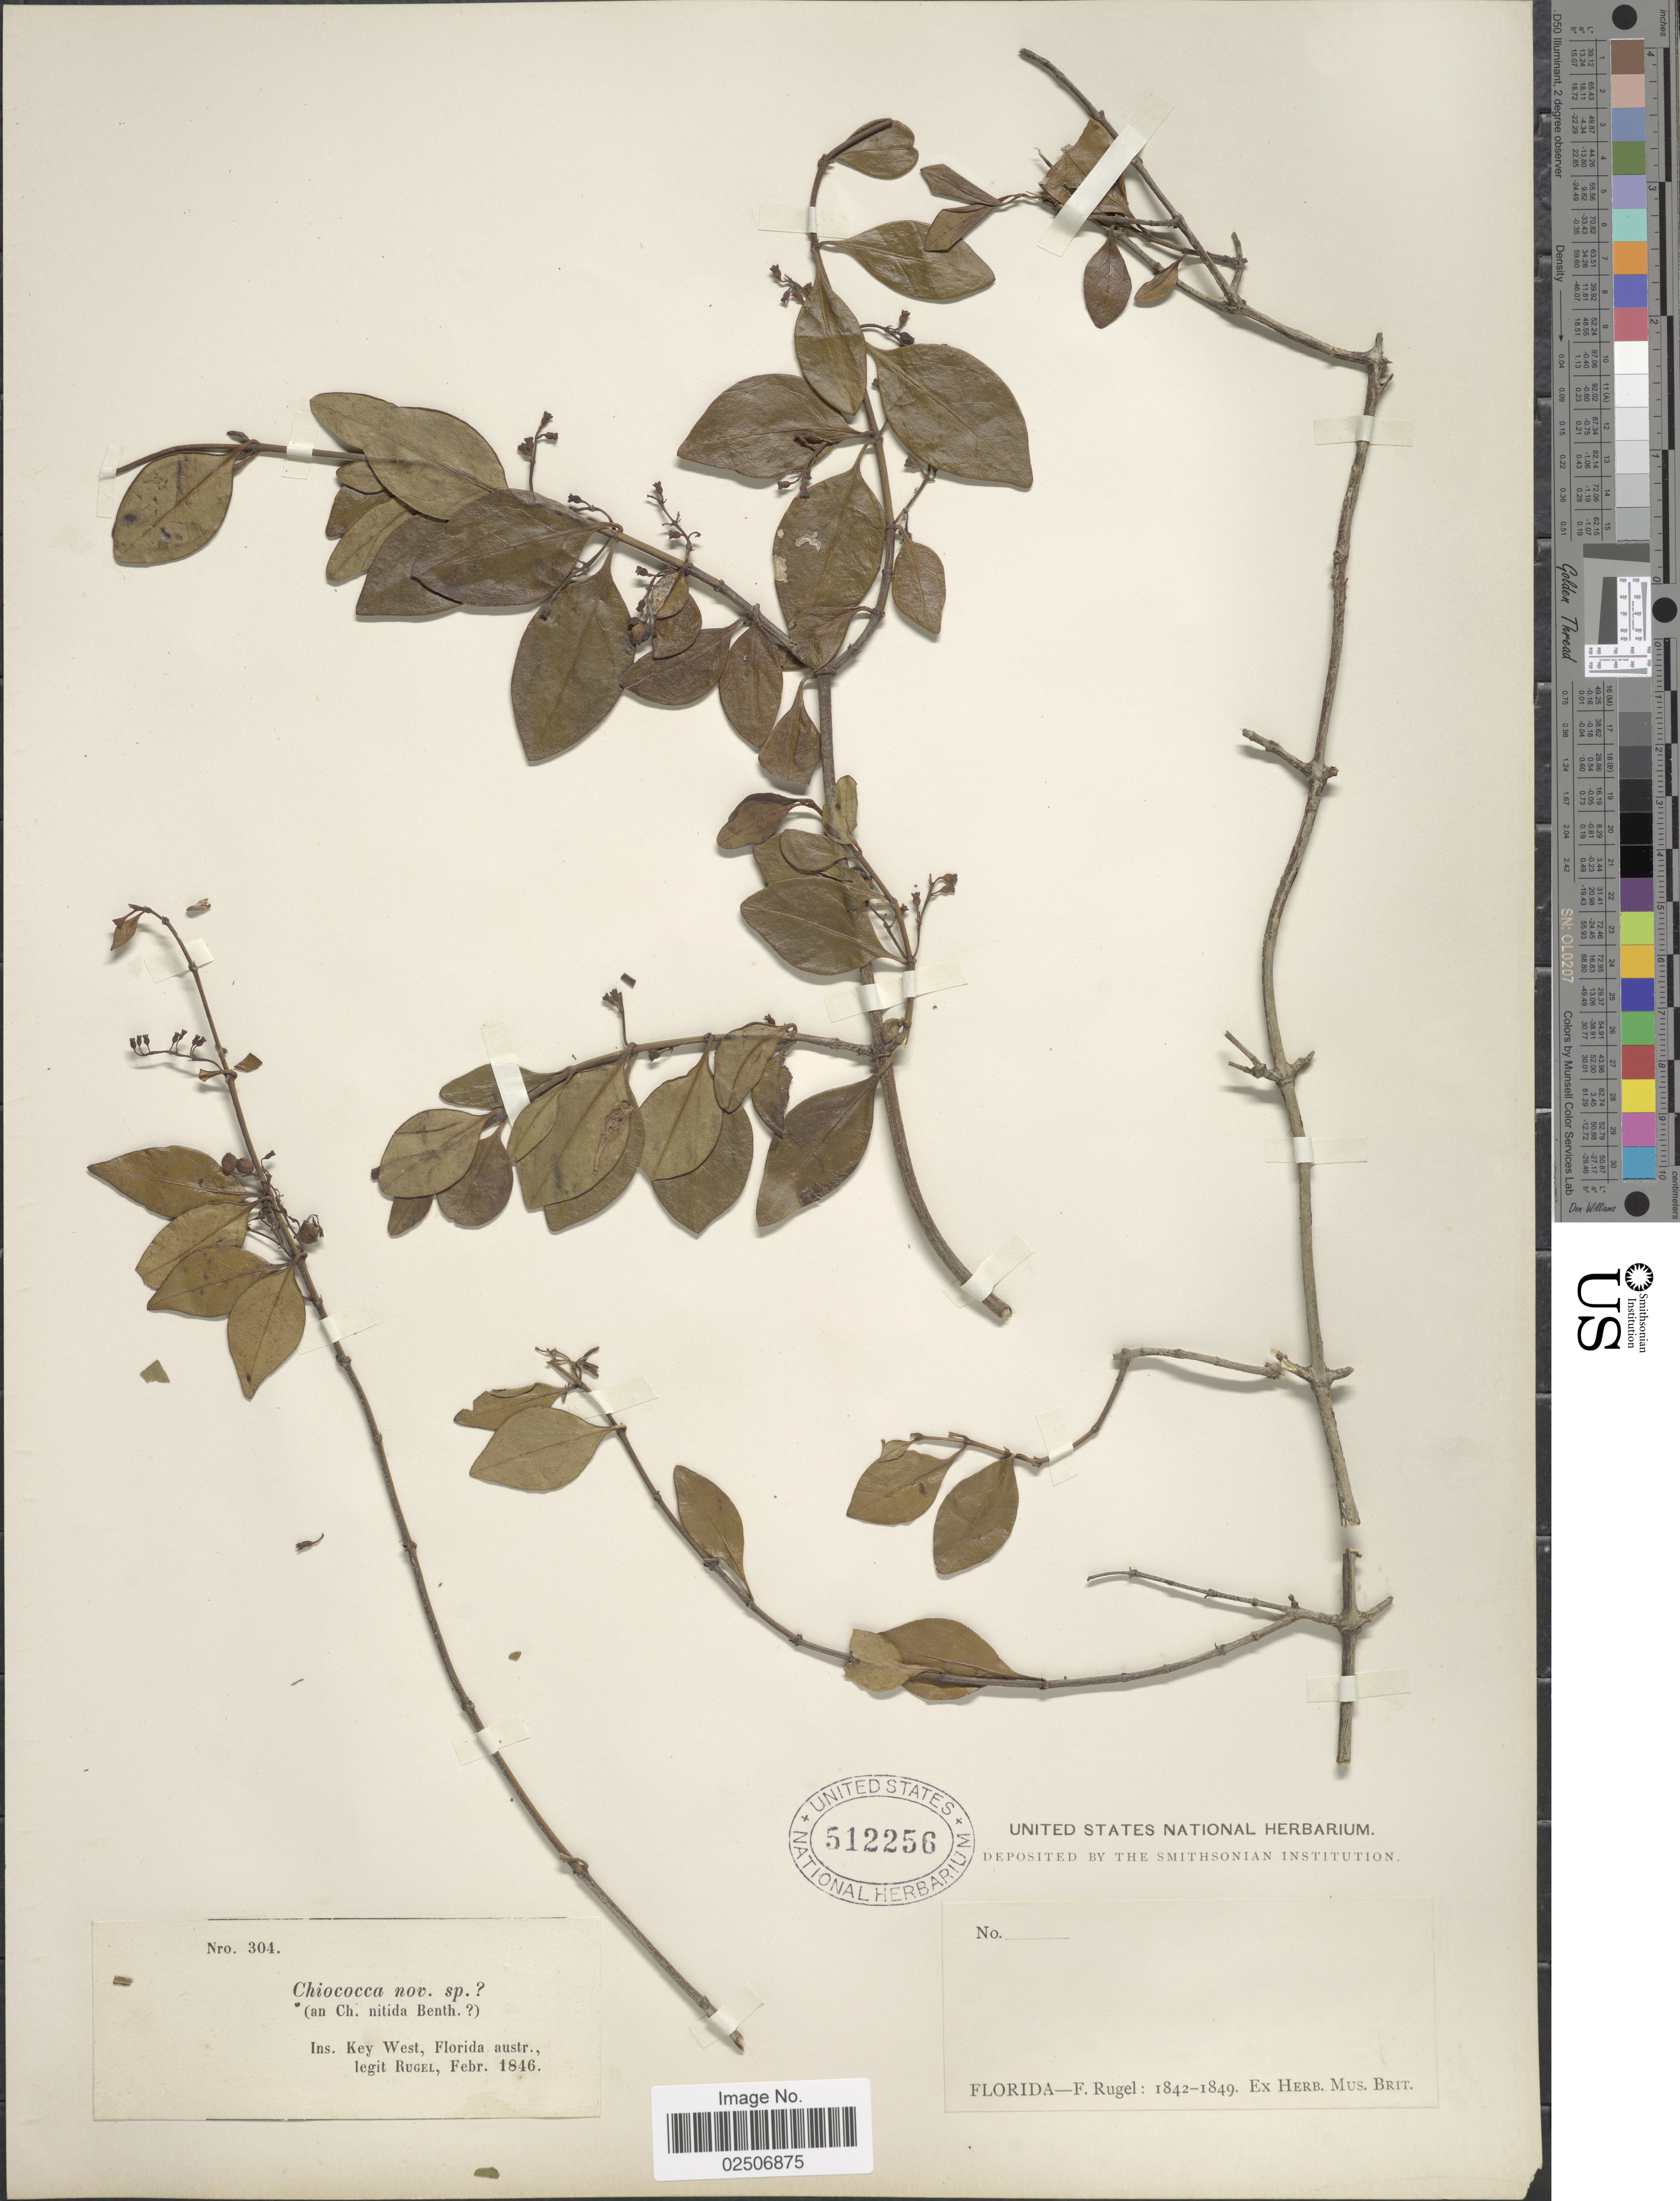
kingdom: Plantae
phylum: Tracheophyta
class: Magnoliopsida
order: Gentianales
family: Rubiaceae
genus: Chiococca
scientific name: Chiococca alba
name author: (L.) Hitchc.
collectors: F. Rugel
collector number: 304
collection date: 1842/1849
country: United States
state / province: Florida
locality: Ins. Key West, Florida austr.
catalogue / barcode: US 512256